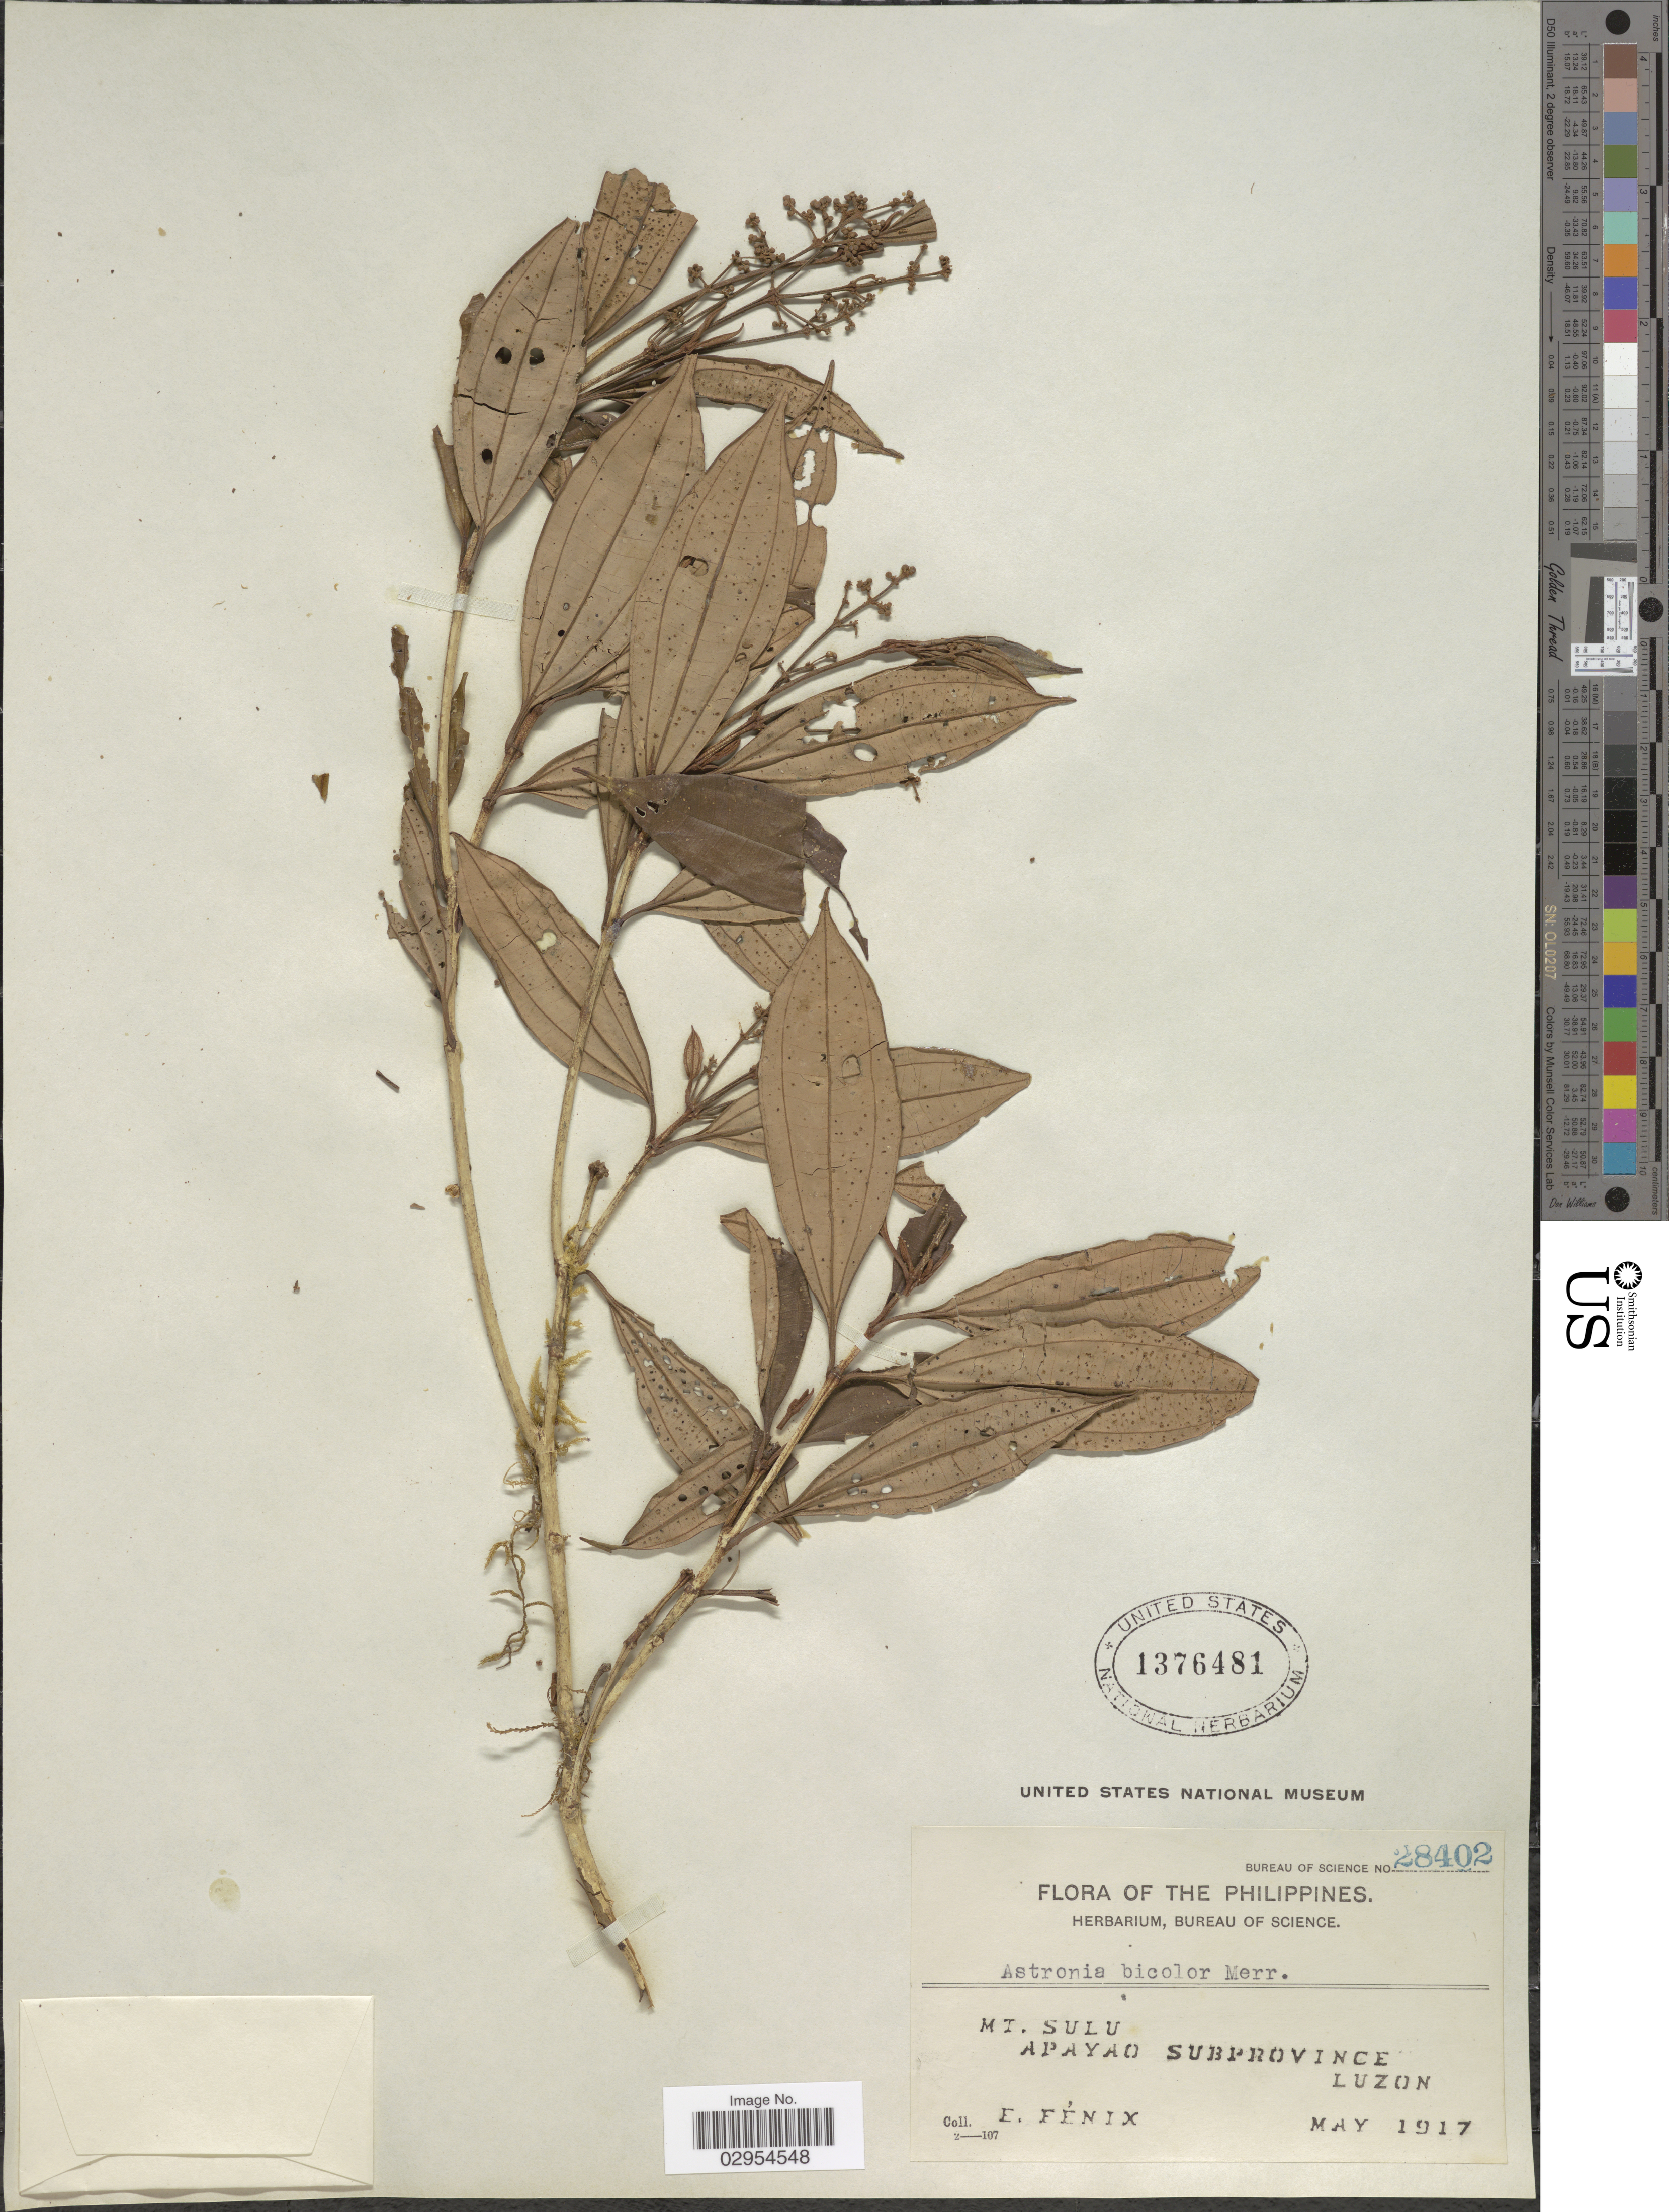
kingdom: Plantae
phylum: Tracheophyta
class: Magnoliopsida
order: Myrtales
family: Melastomataceae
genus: Astronia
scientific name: Astronia bicolor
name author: Merr.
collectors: E. Fénix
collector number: Bureau of Science 28402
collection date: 1917-05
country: Philippines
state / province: Cordillera (Administrative Region)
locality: Mt. Sulu. Apayao Subprovince. Luzon.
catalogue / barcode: US 1376481